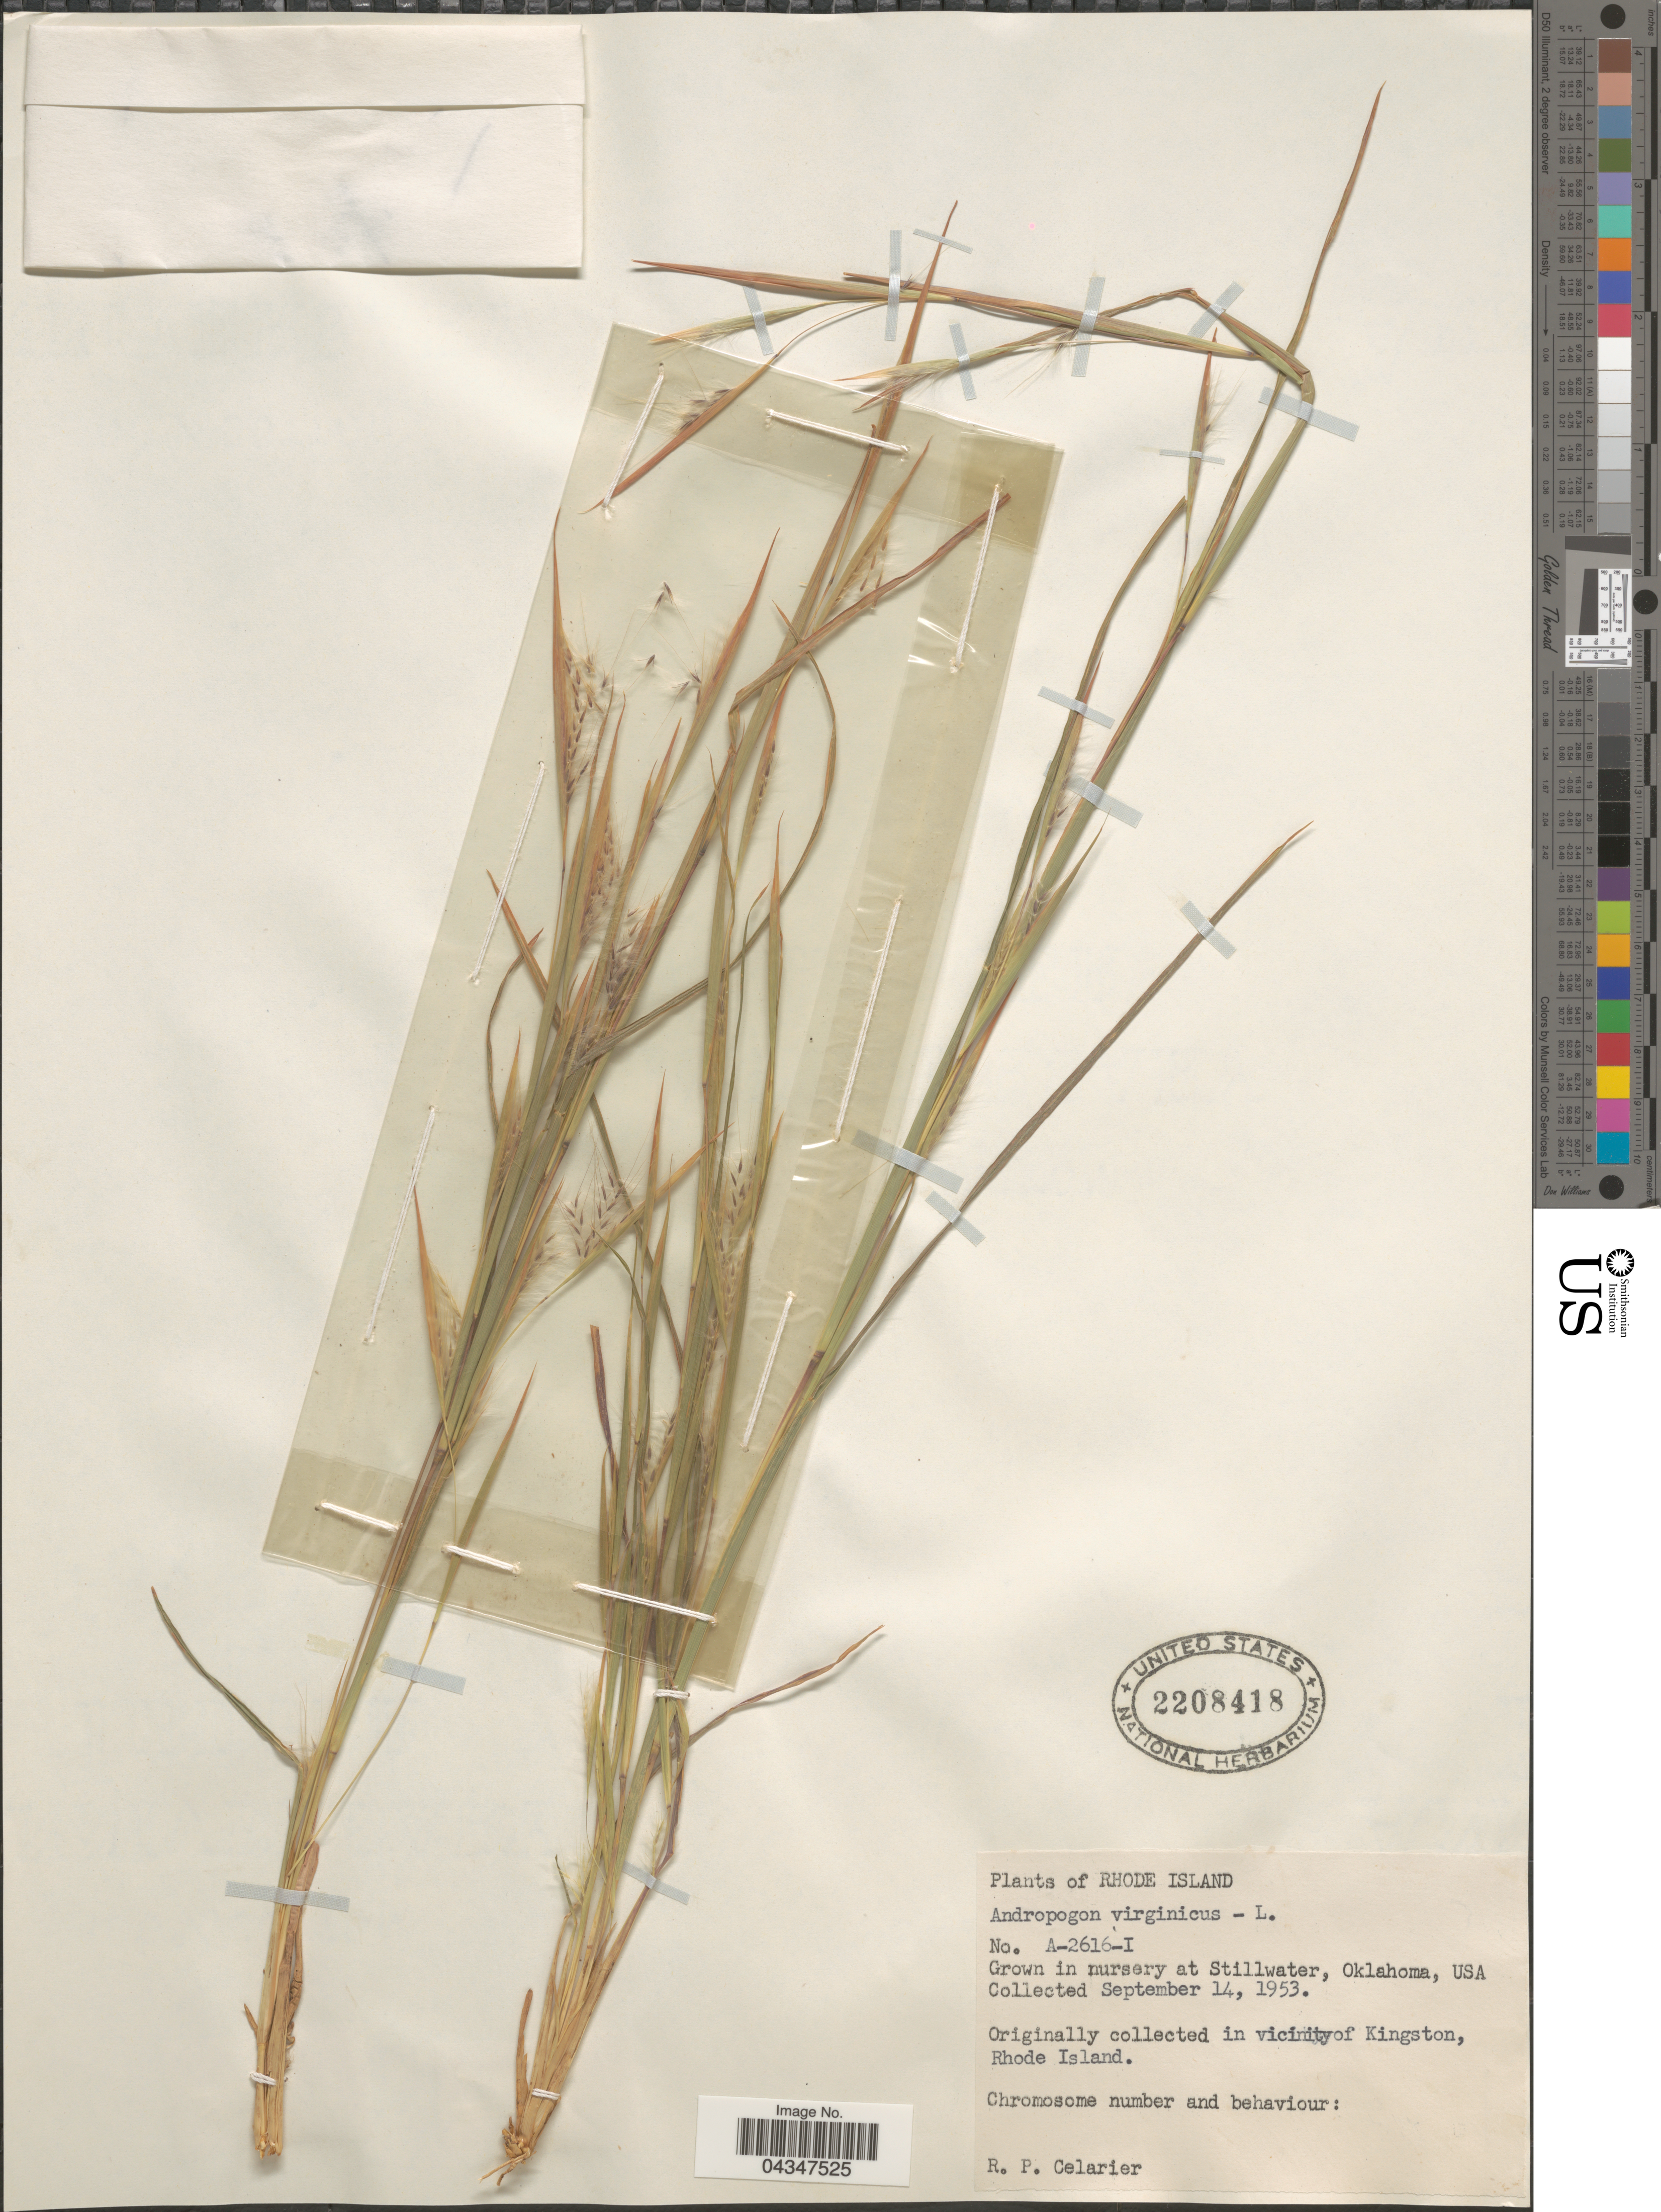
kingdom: Plantae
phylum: Tracheophyta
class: Liliopsida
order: Poales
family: Poaceae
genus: Andropogon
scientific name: Andropogon virginicus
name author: L.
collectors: R. Celarier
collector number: A-2616-I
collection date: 1953-09-14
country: United States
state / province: Oklahoma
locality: In nursery at Stillwater.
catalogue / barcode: US 2208418